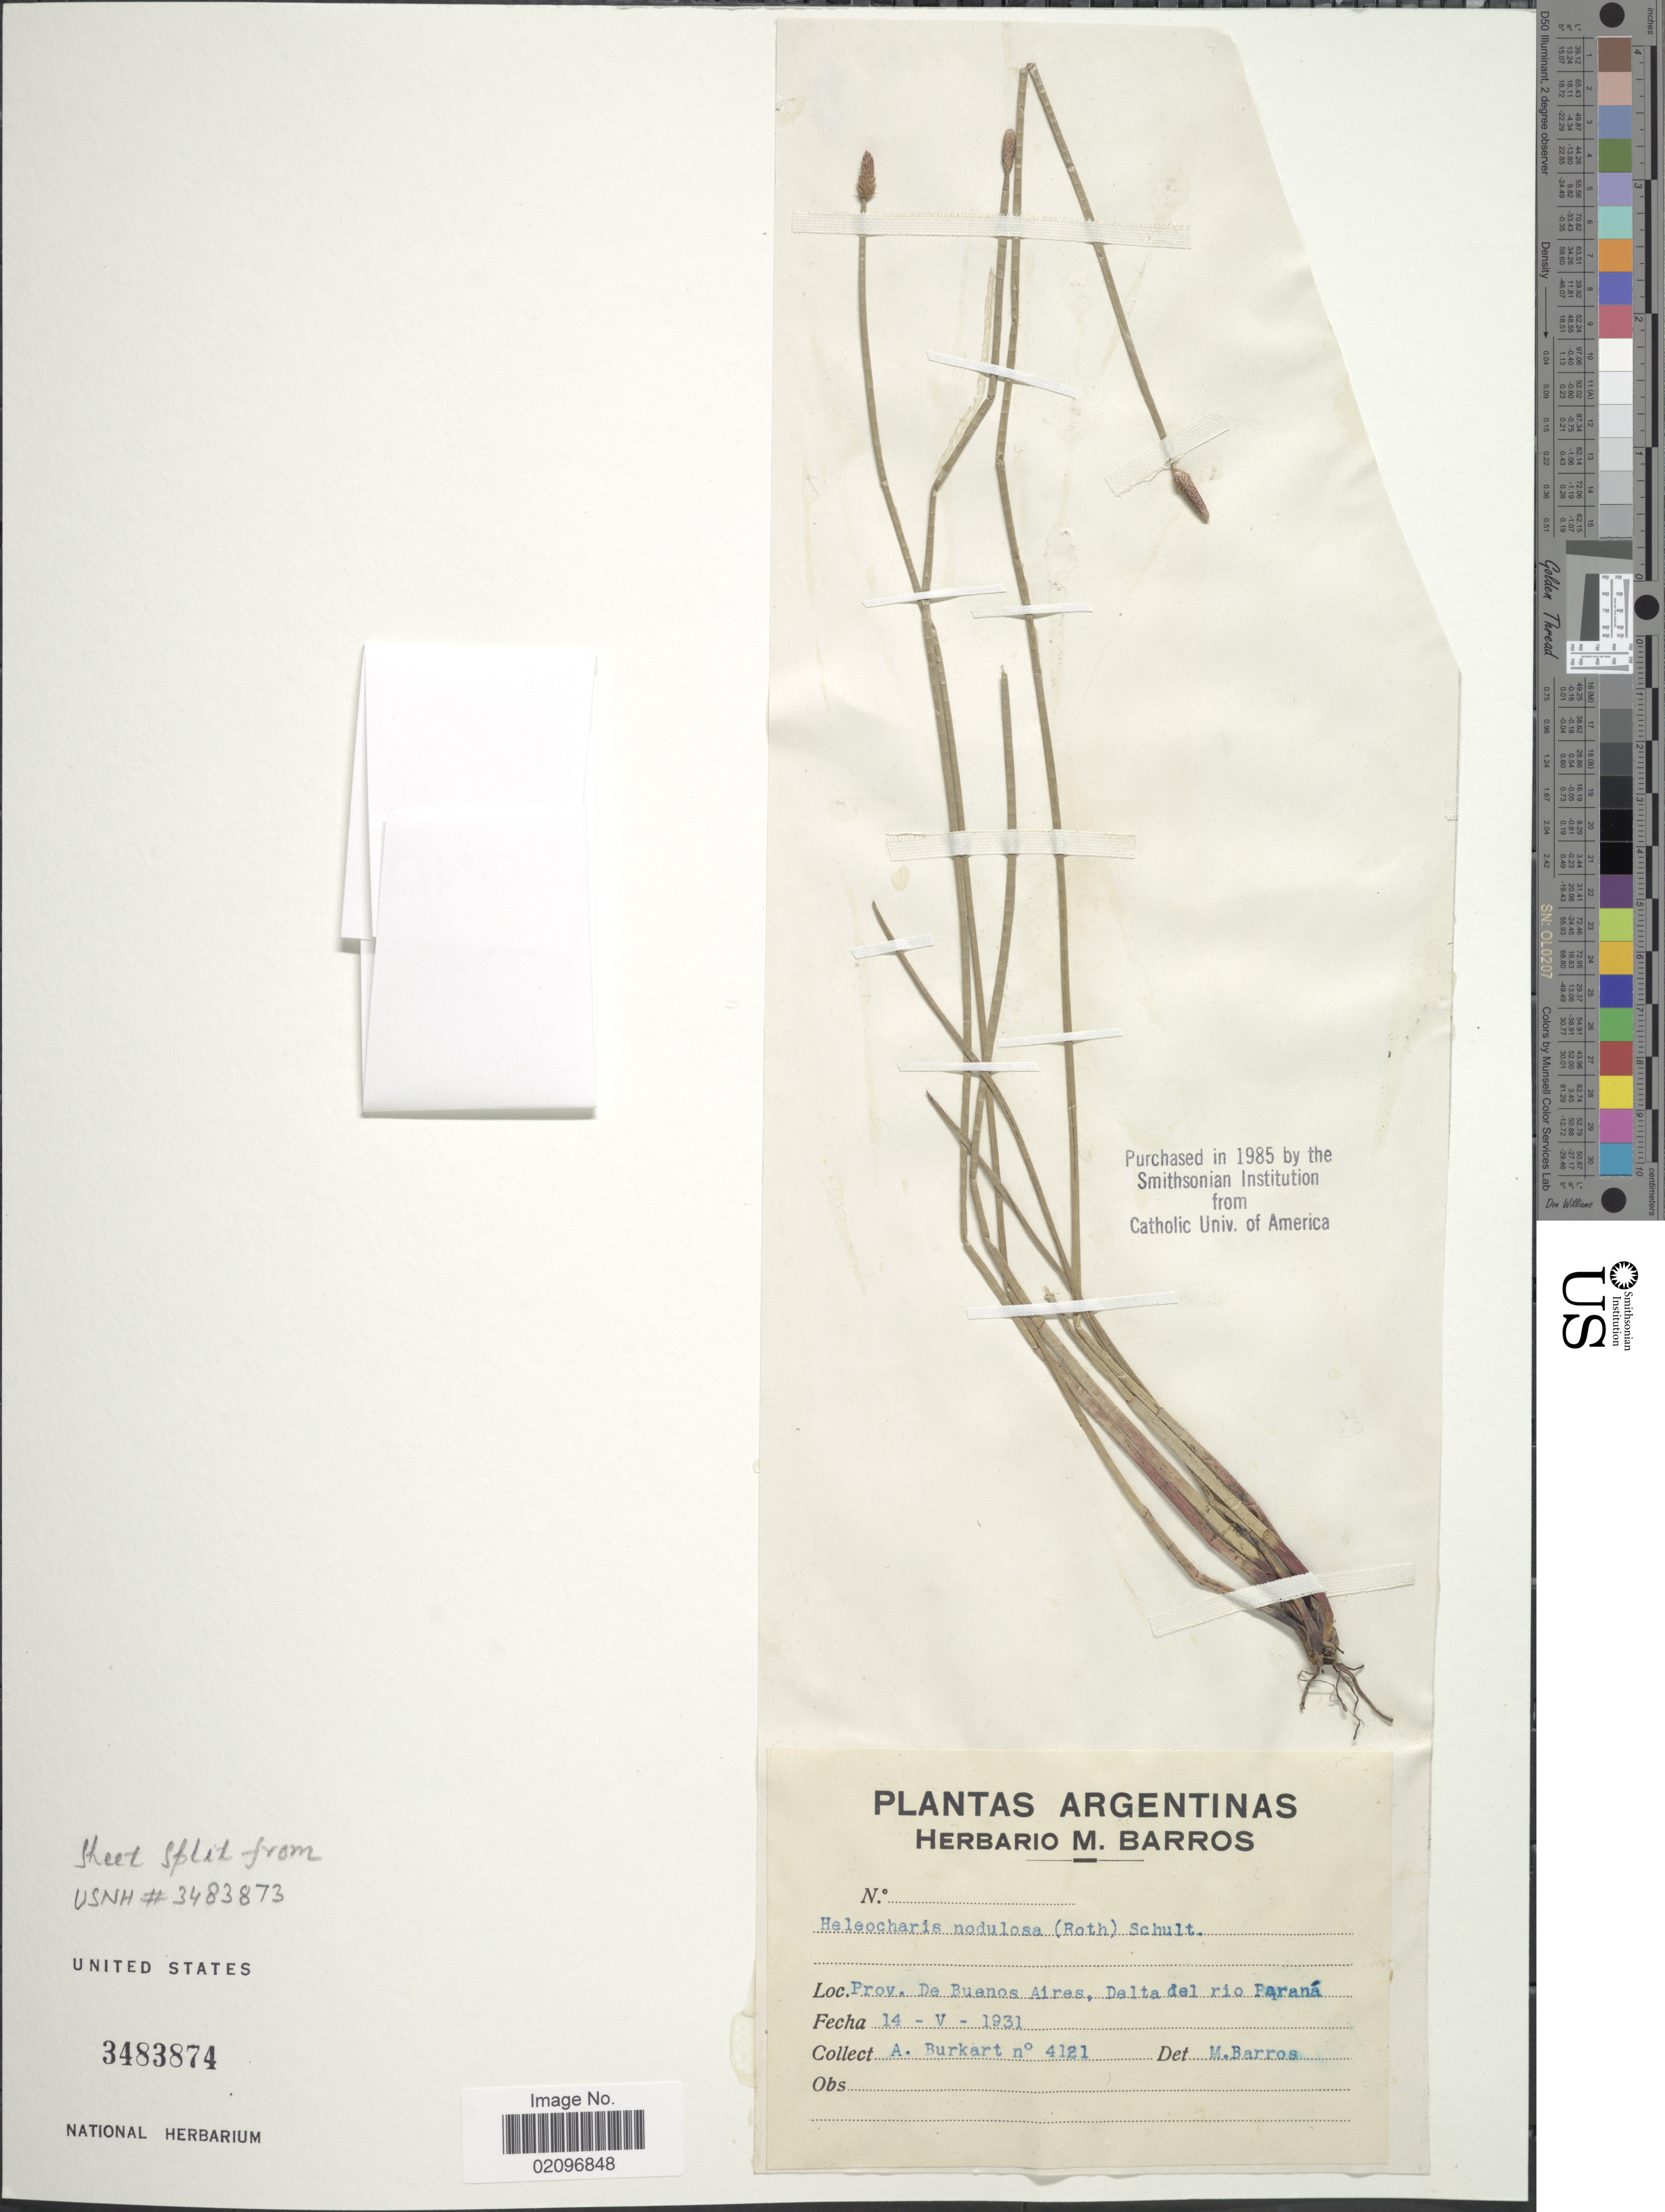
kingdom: Plantae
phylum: Tracheophyta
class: Liliopsida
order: Poales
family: Cyperaceae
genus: Eleocharis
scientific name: Eleocharis montana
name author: (Kunth) Roem. & Schult.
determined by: Strong, Mark T., (BOT), Smithsonian Institution - National Museum of Natural History (UNITED STATES)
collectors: A. E. Burkart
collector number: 4121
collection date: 1931-05-14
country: Argentina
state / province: Buenos Aires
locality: Prov. De Buenos Aires, Delta del rio Parana.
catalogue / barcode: US 3483874